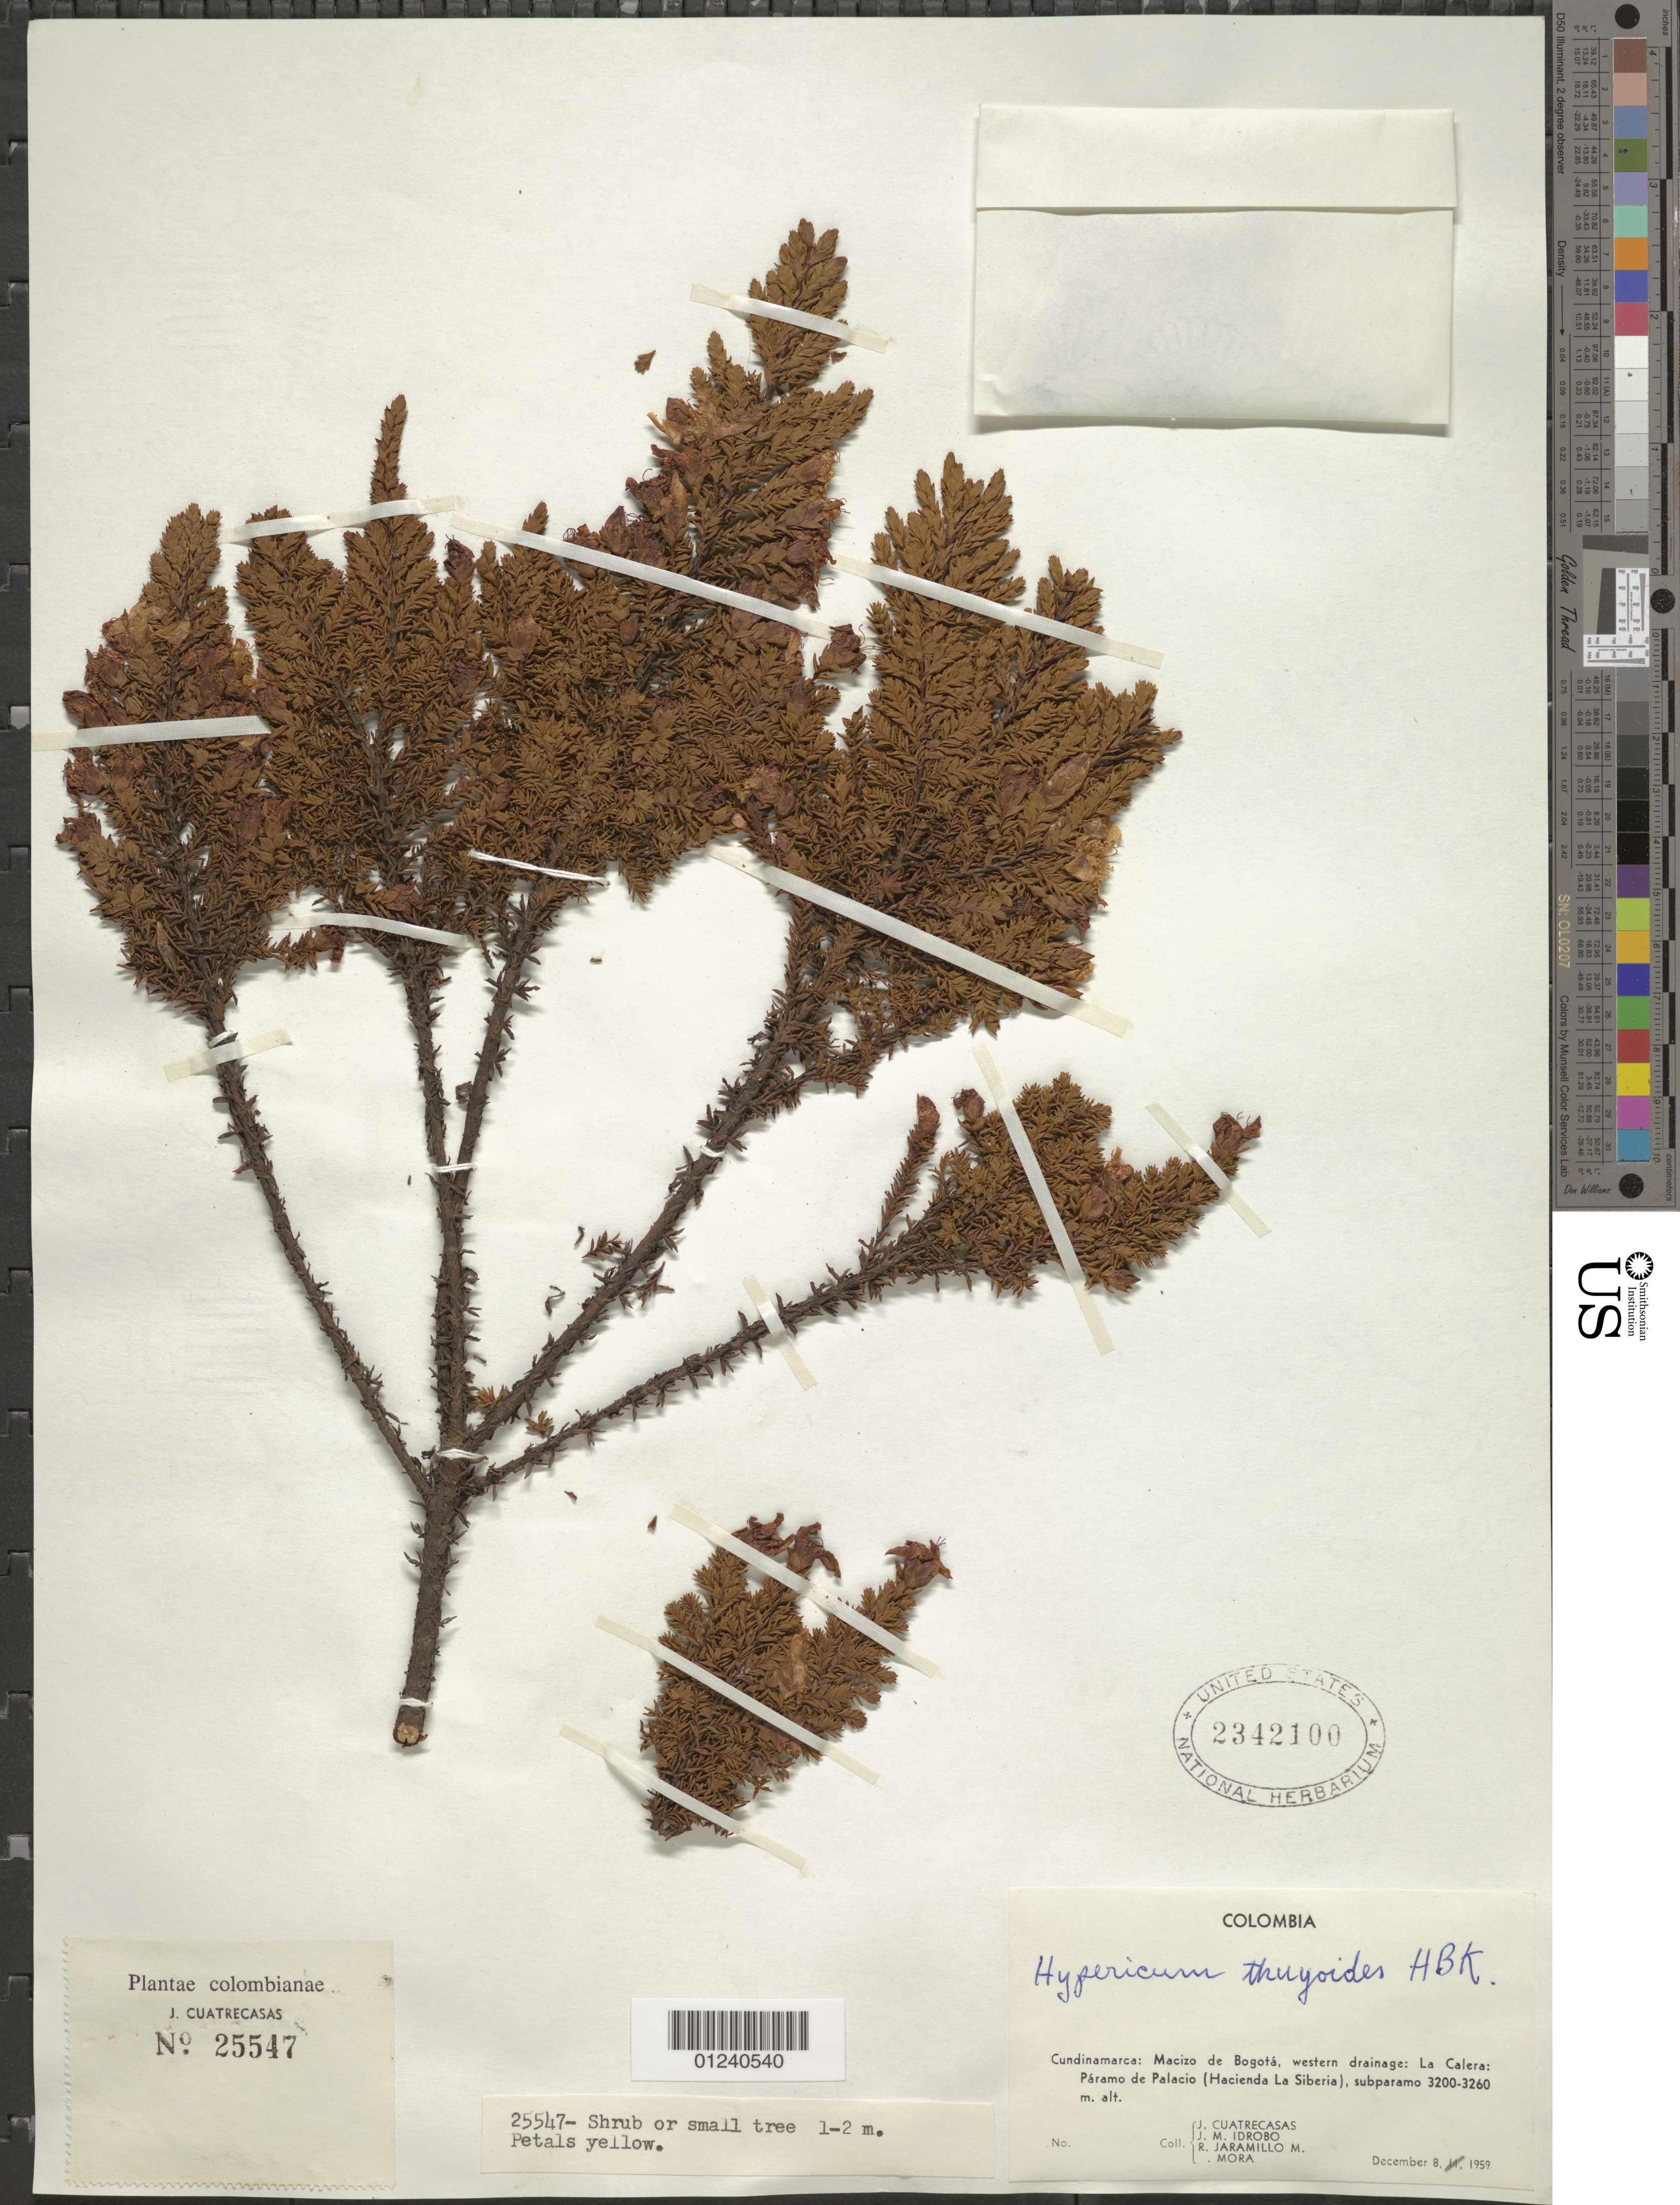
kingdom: Plantae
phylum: Tracheophyta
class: Magnoliopsida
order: Malpighiales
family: Hypericaceae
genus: Hypericum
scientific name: Hypericum thuyoides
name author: Kunth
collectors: J. Cuatrecasas, J. M. Idrobo, R. Jaramillo M. & L. Mora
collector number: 25547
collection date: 1959-12-08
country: Colombia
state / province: Cundinamarca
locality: Macizo de Bogotá: western drainage: La Calera: Páramo de Palacio (Hacienda La Siberia), subparamo.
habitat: subparamo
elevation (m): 3200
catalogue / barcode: US 2342100